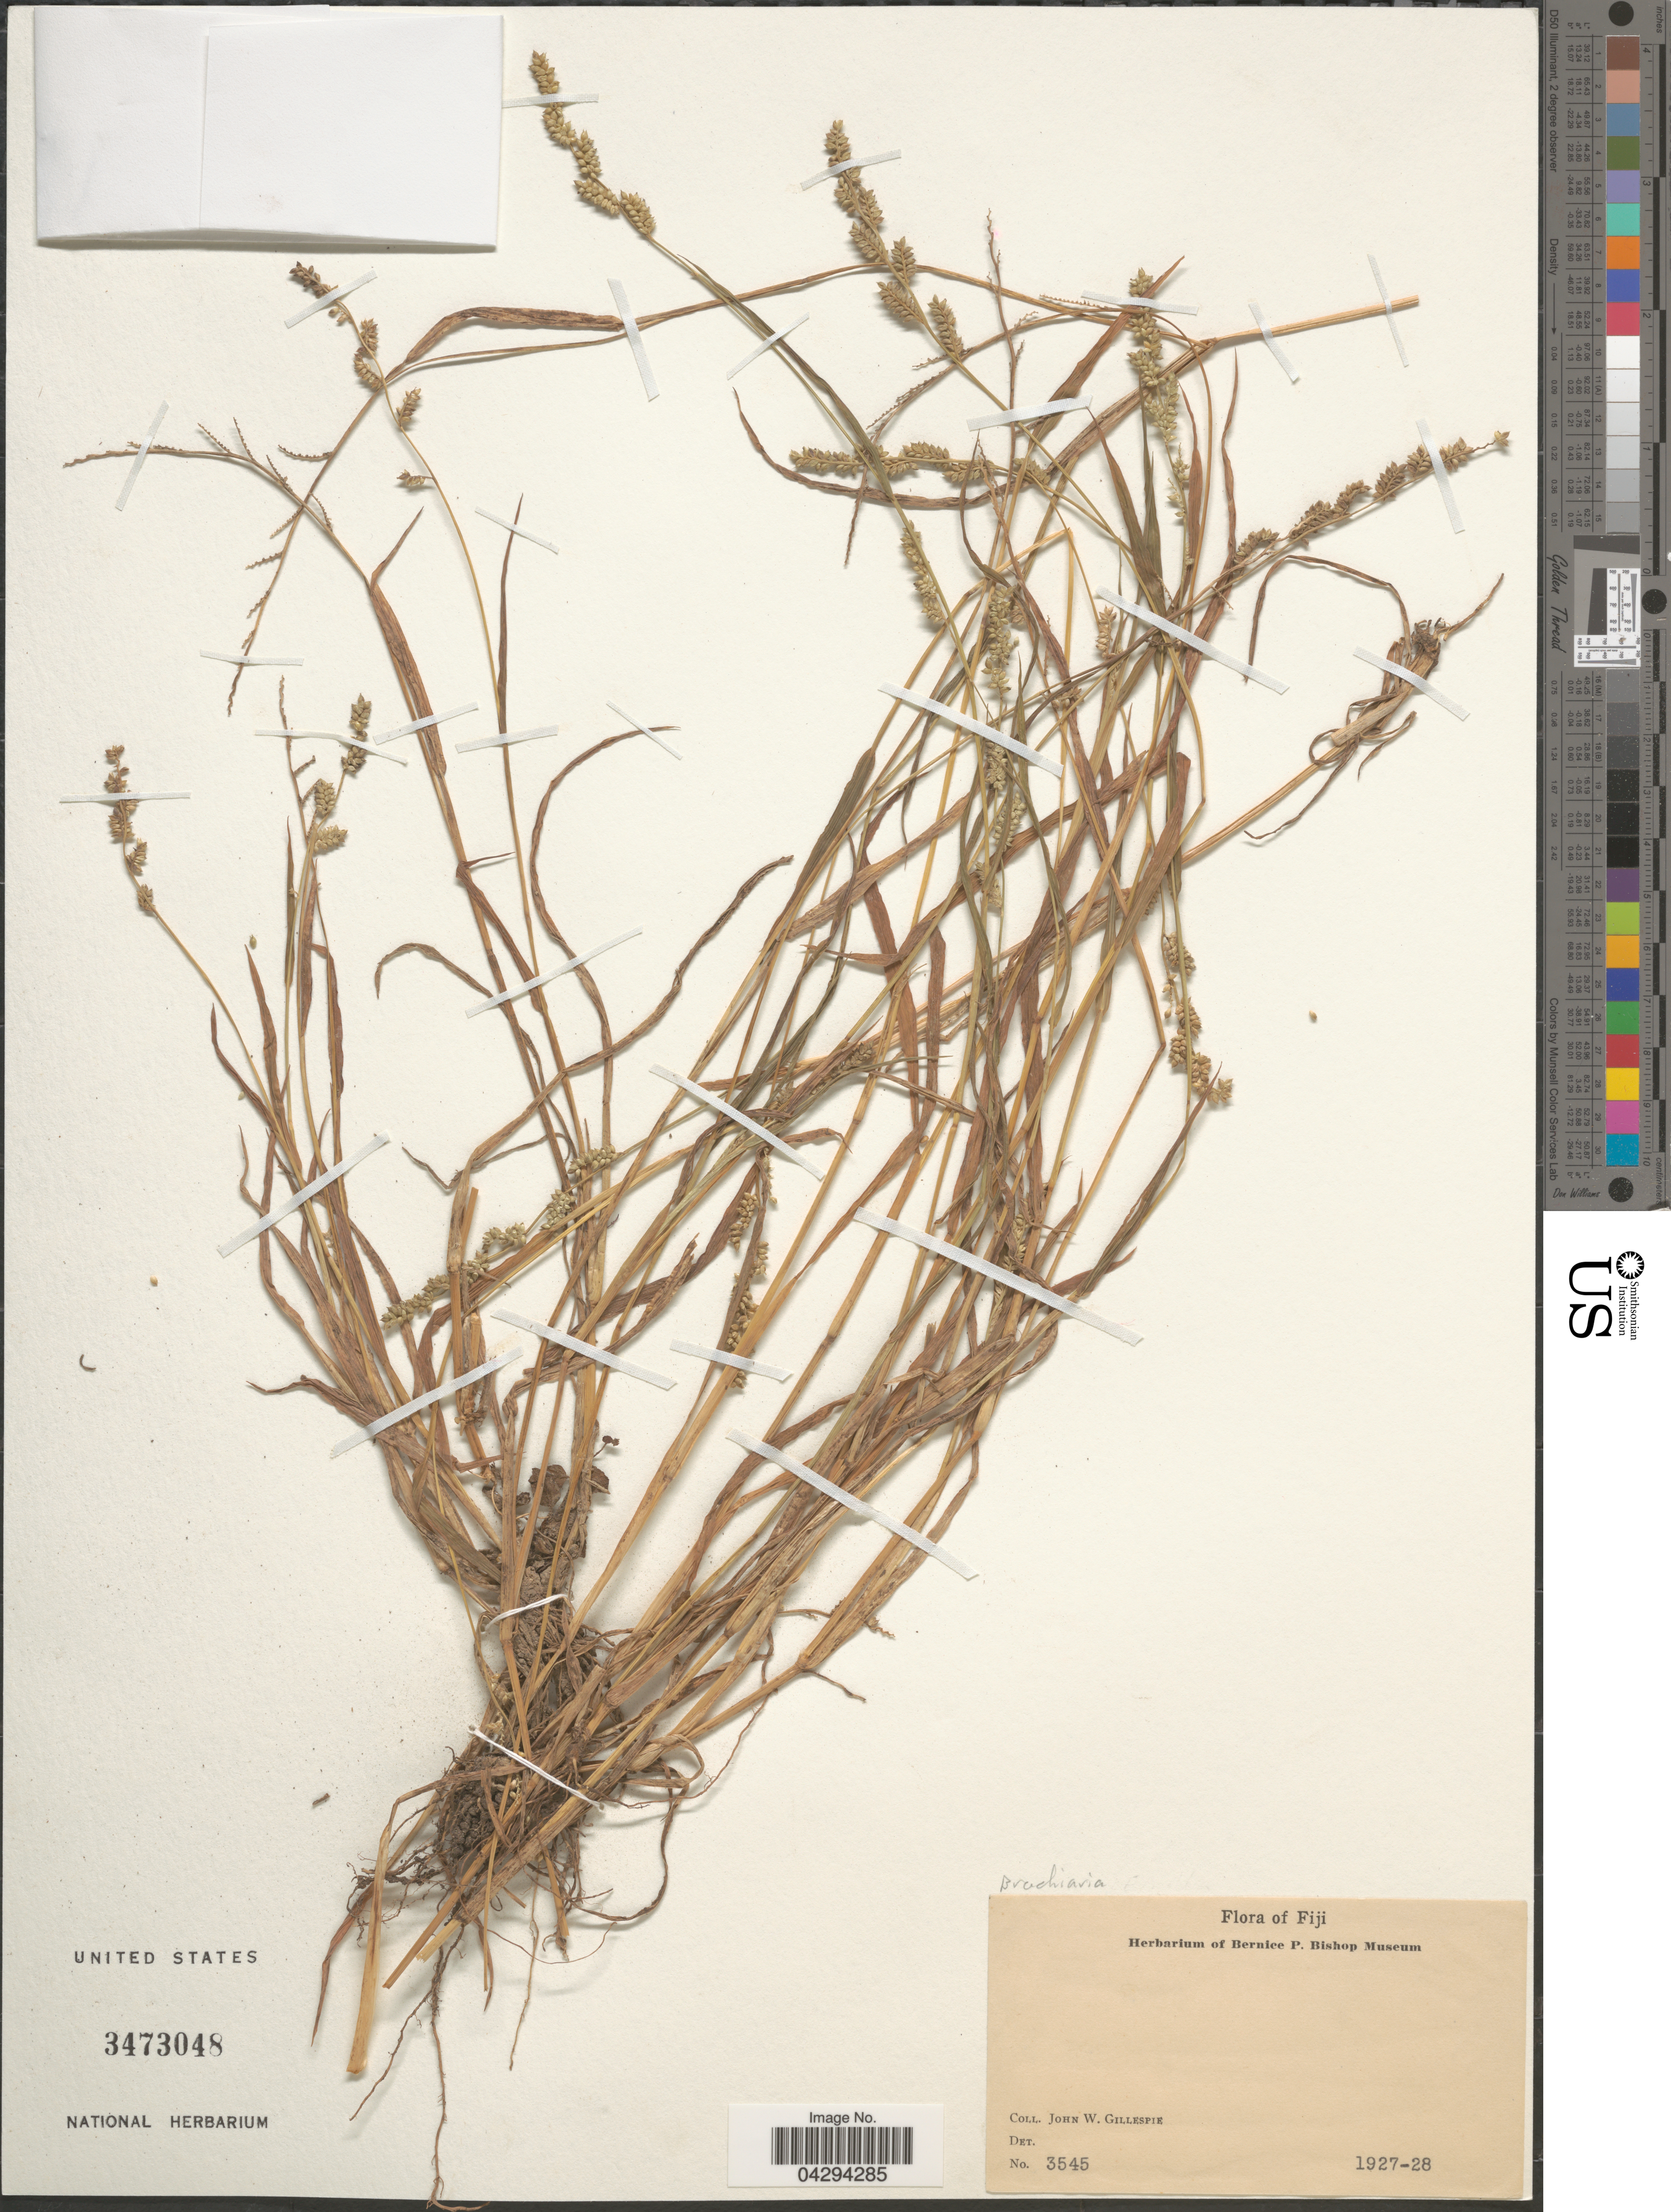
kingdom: Plantae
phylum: Tracheophyta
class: Liliopsida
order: Poales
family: Poaceae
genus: Urochloa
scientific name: Urochloa sp.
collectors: J. W. Gillespie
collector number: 3545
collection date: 1927/1928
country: Fiji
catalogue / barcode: US 3473048